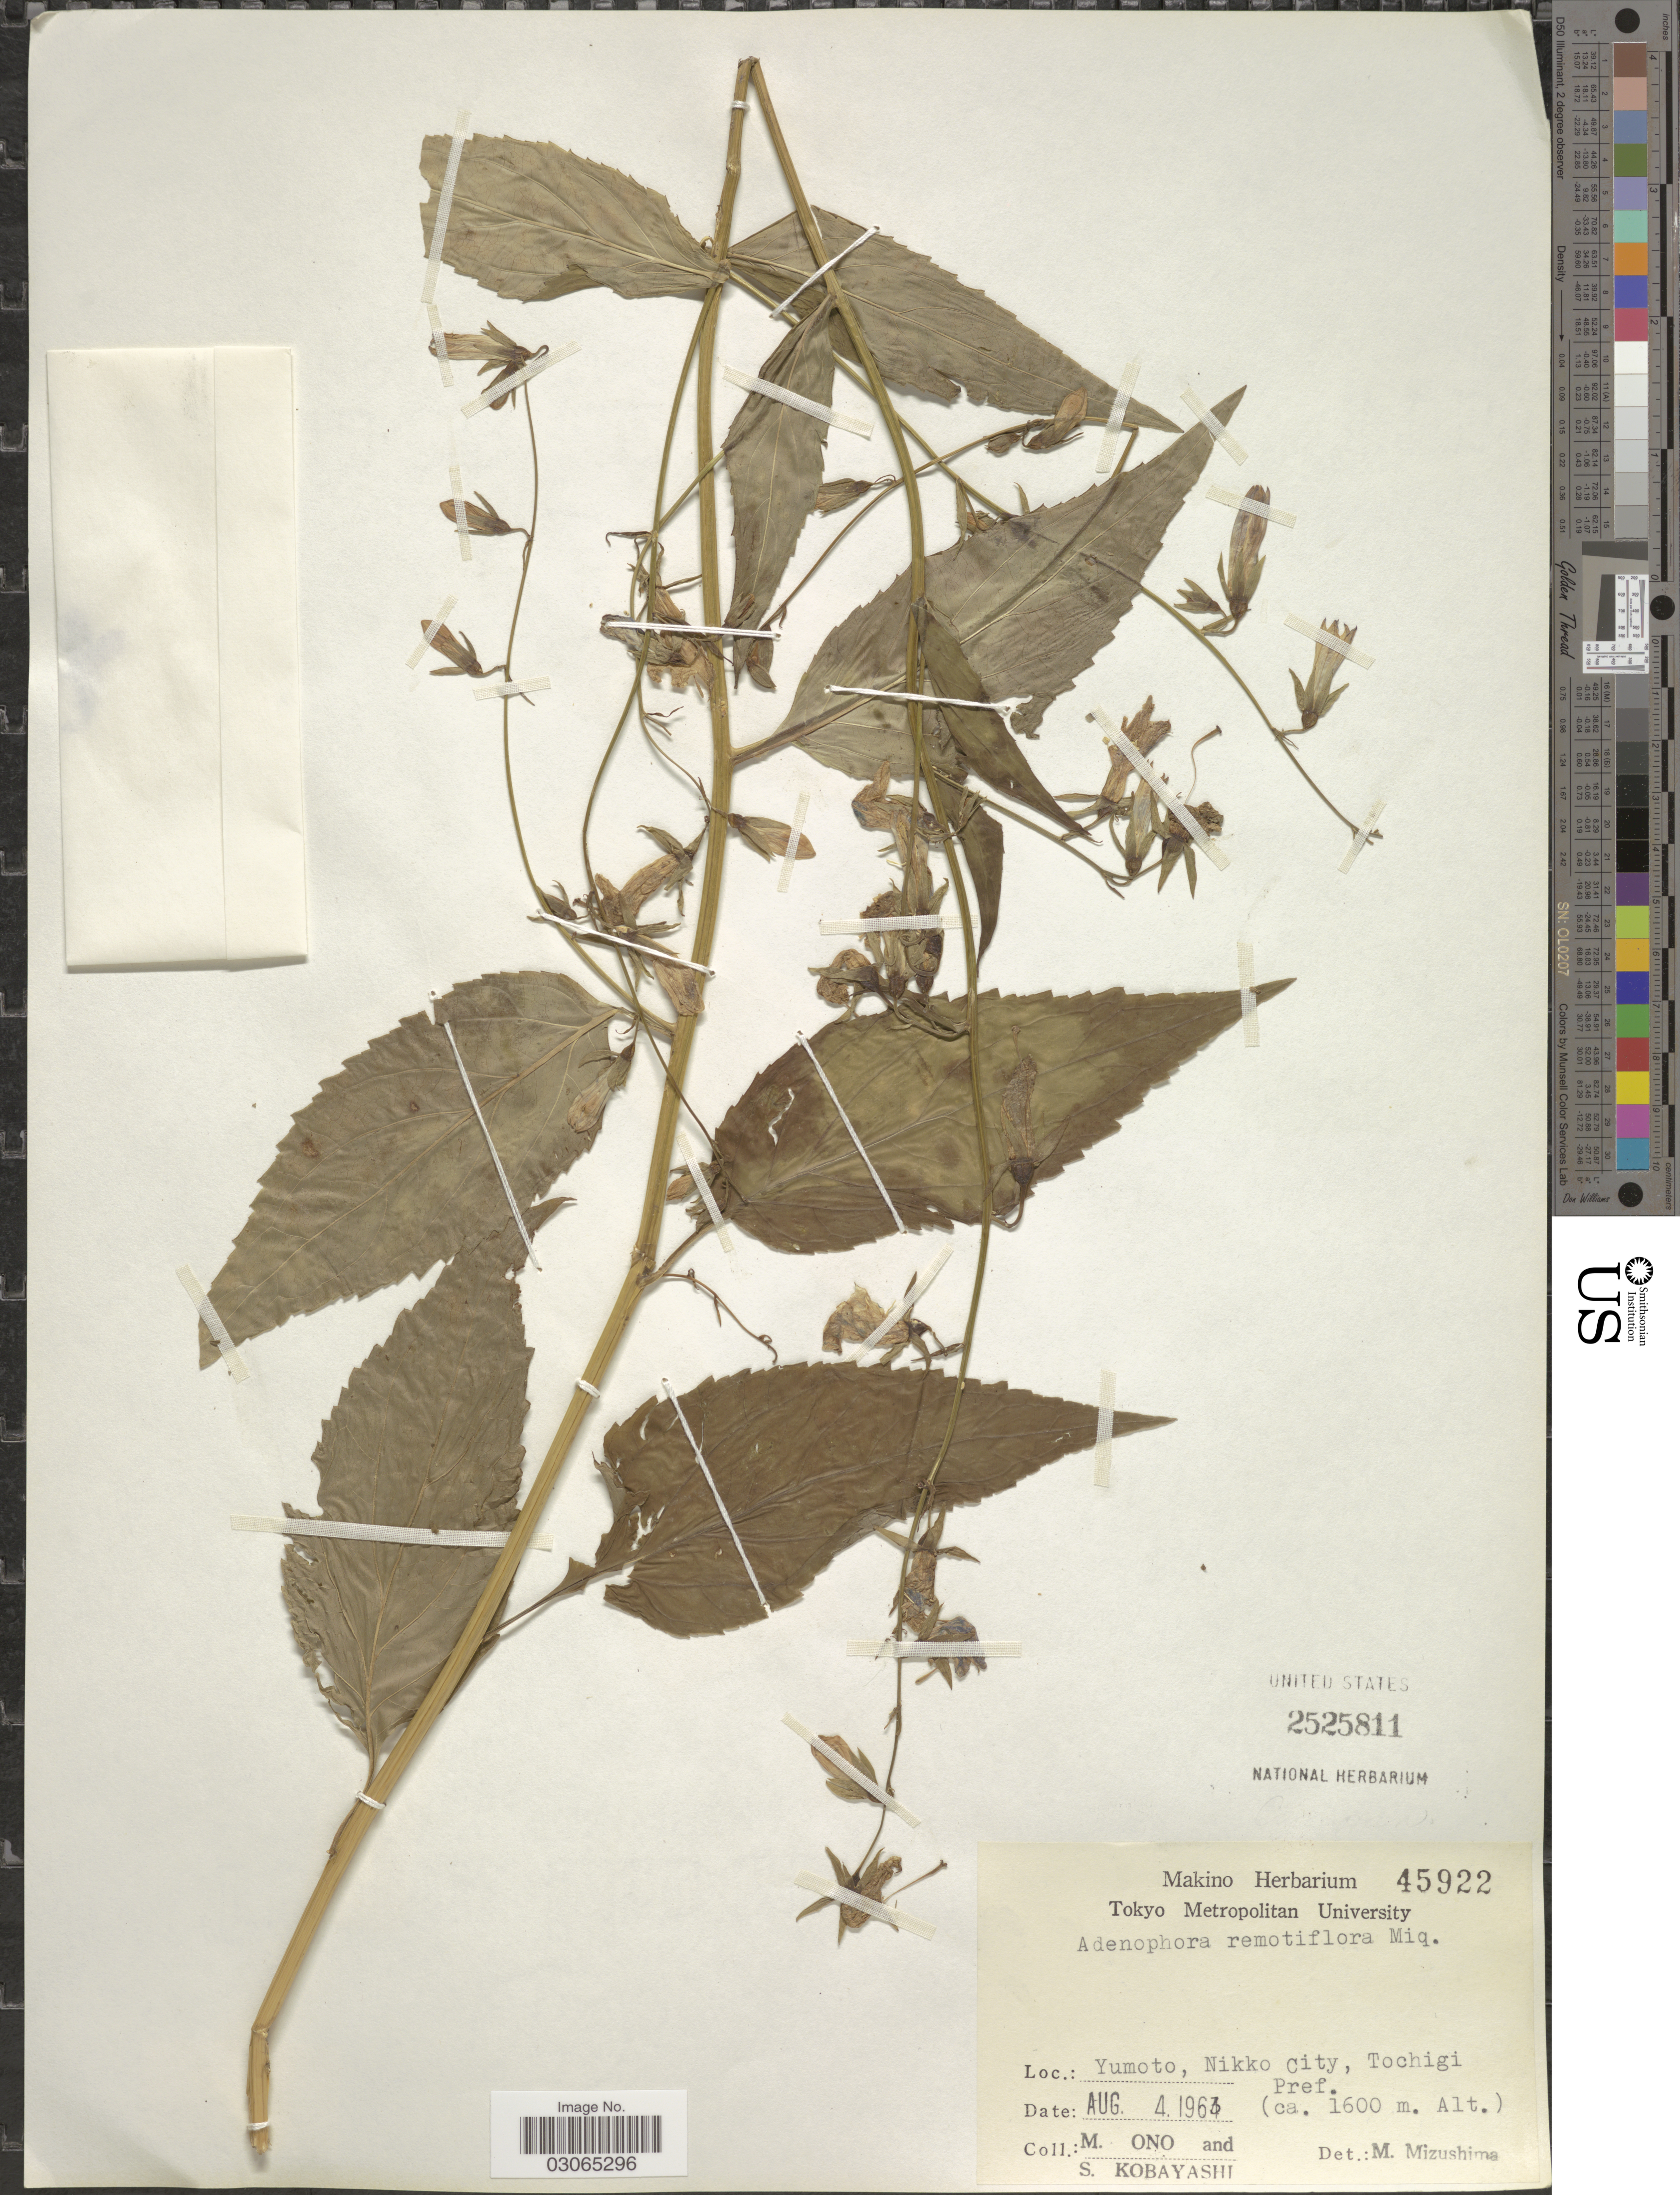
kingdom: Plantae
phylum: Tracheophyta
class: Magnoliopsida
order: Asterales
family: Campanulaceae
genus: Adenophora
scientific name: Adenophora remotiflora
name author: (Siebold & Zucc.) Miq.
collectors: M. Ono & S. Kobayashi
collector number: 45922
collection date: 1963-08-04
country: Japan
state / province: Totigi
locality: Yumoto, Nikko city, Tochigi Pref.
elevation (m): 1600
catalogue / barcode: US 2525811